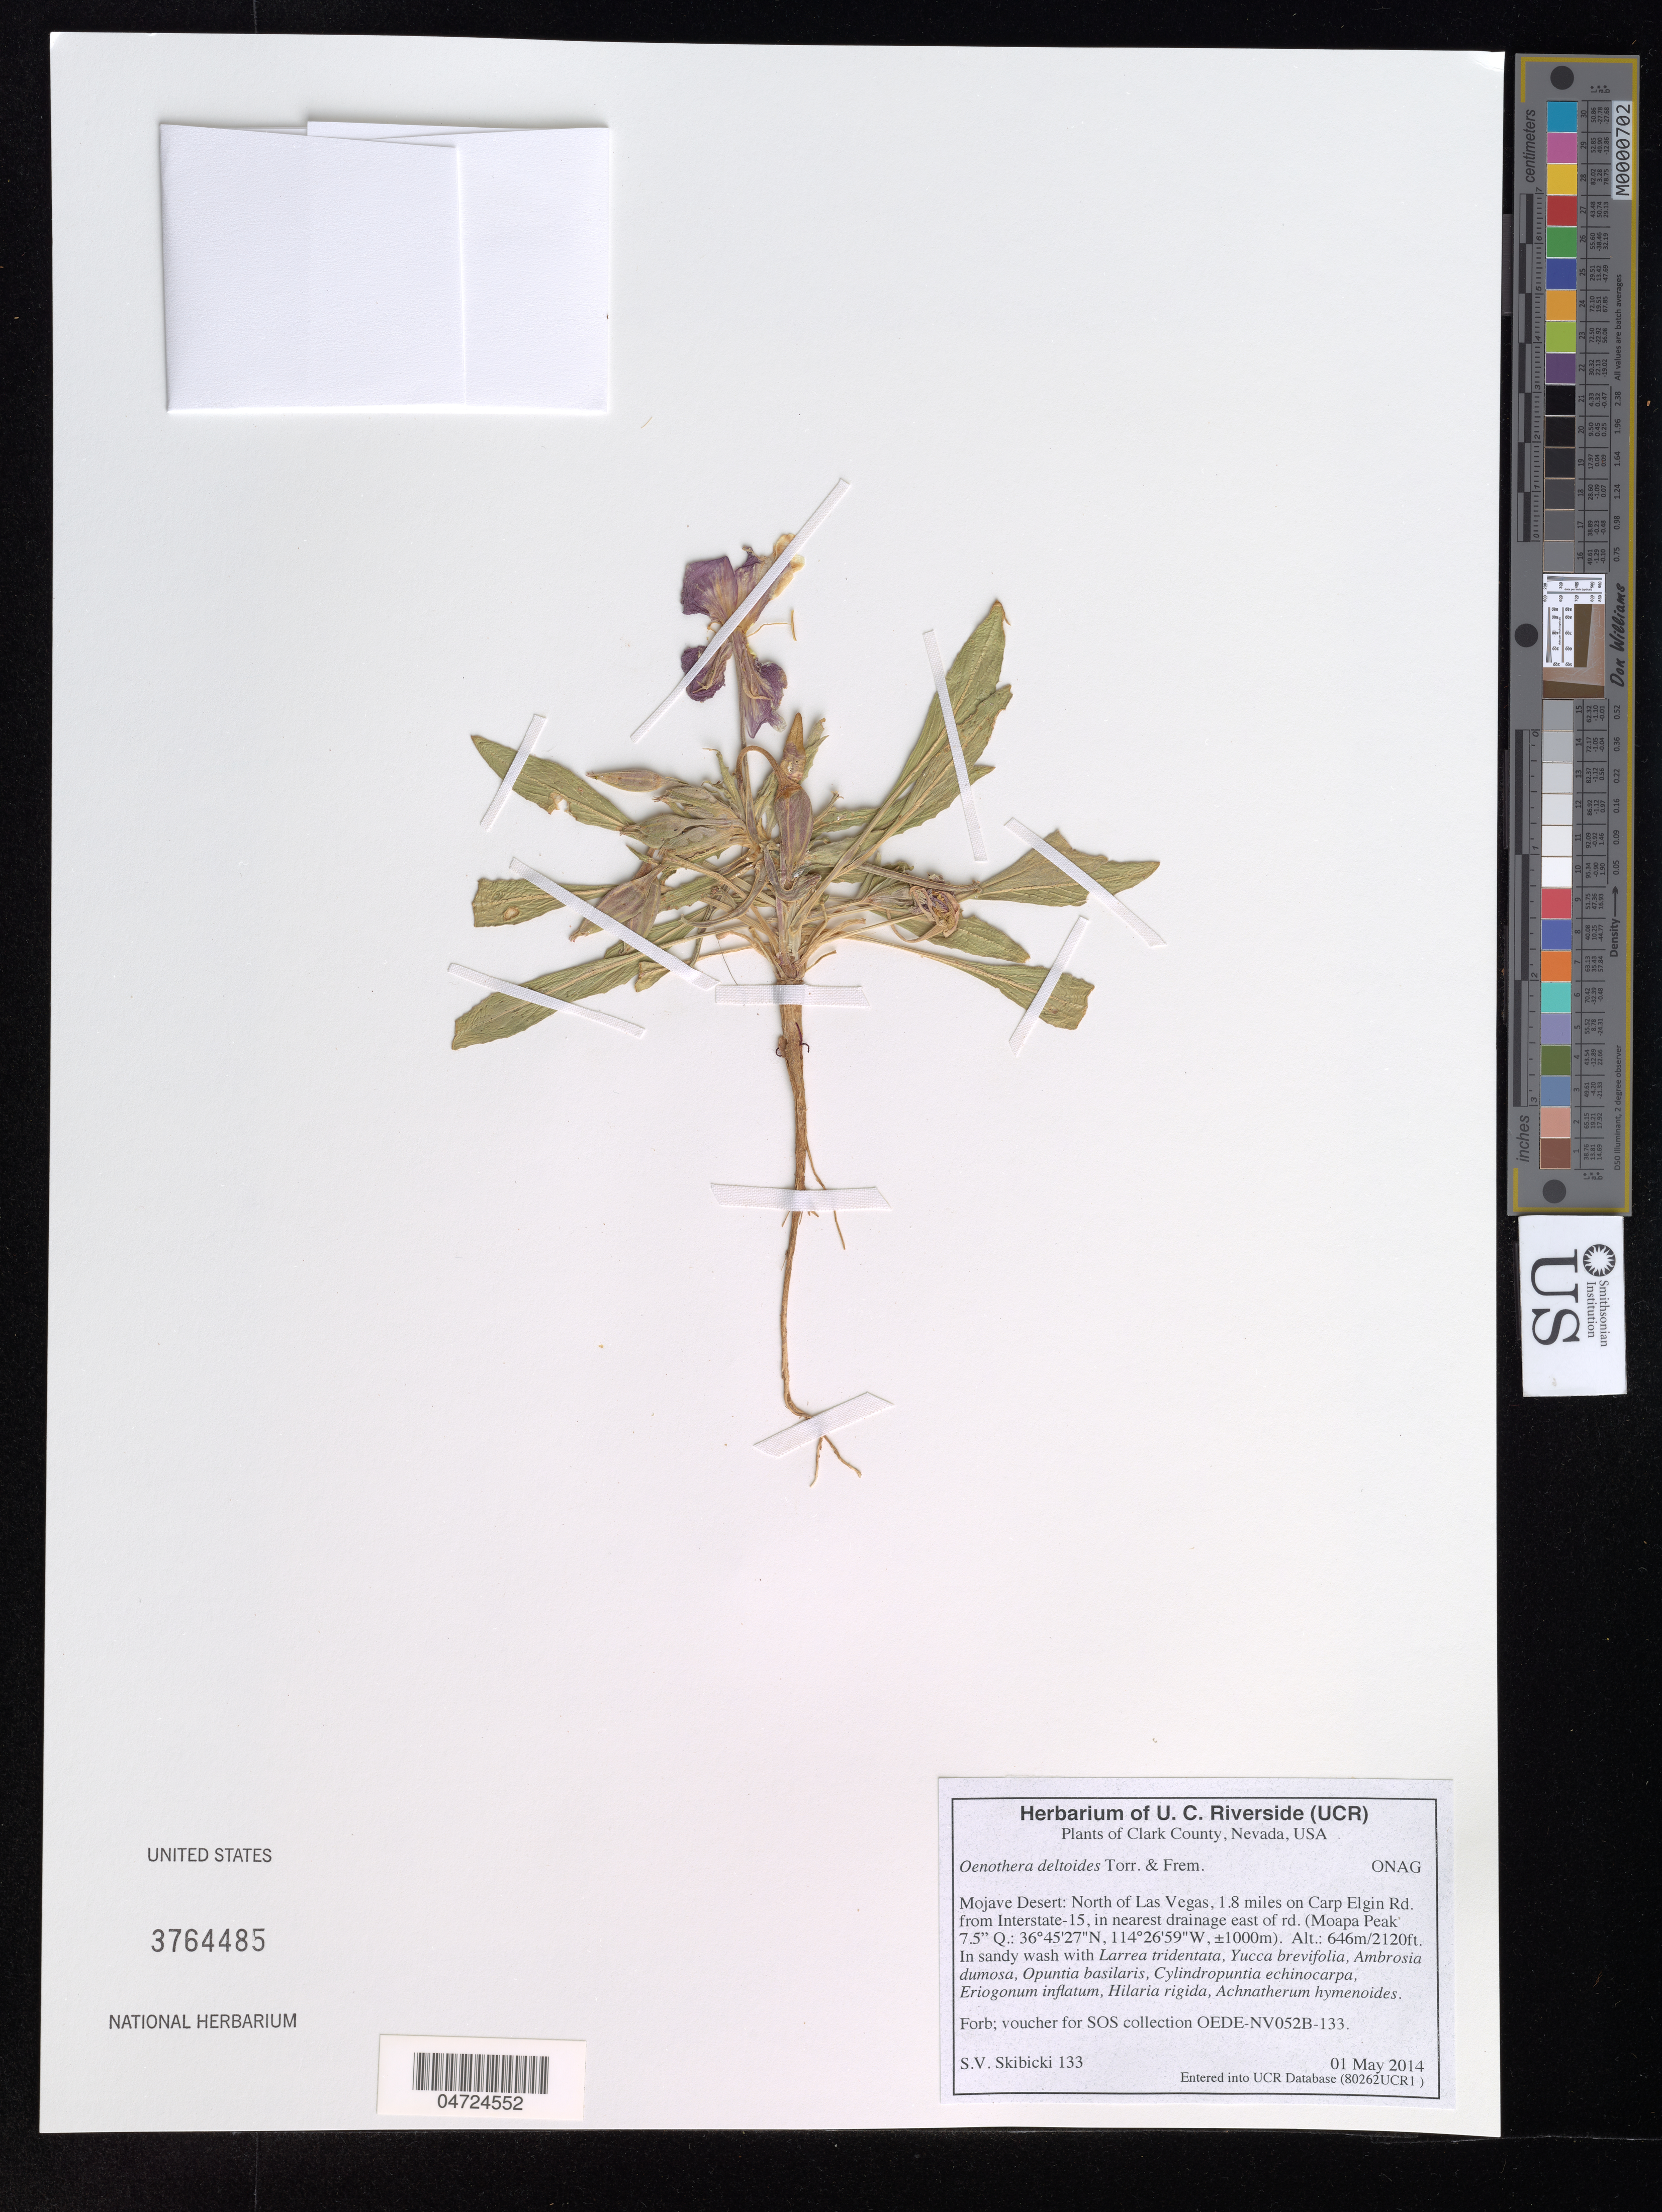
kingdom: Plantae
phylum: Tracheophyta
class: Magnoliopsida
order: Myrtales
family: Onagraceae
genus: Oenothera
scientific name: Oenothera deltoides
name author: Torr. & Frém.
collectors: S. Skibicki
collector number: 133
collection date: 2014-05-01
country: United States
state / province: Nevada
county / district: Clark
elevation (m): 646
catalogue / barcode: US 3764485